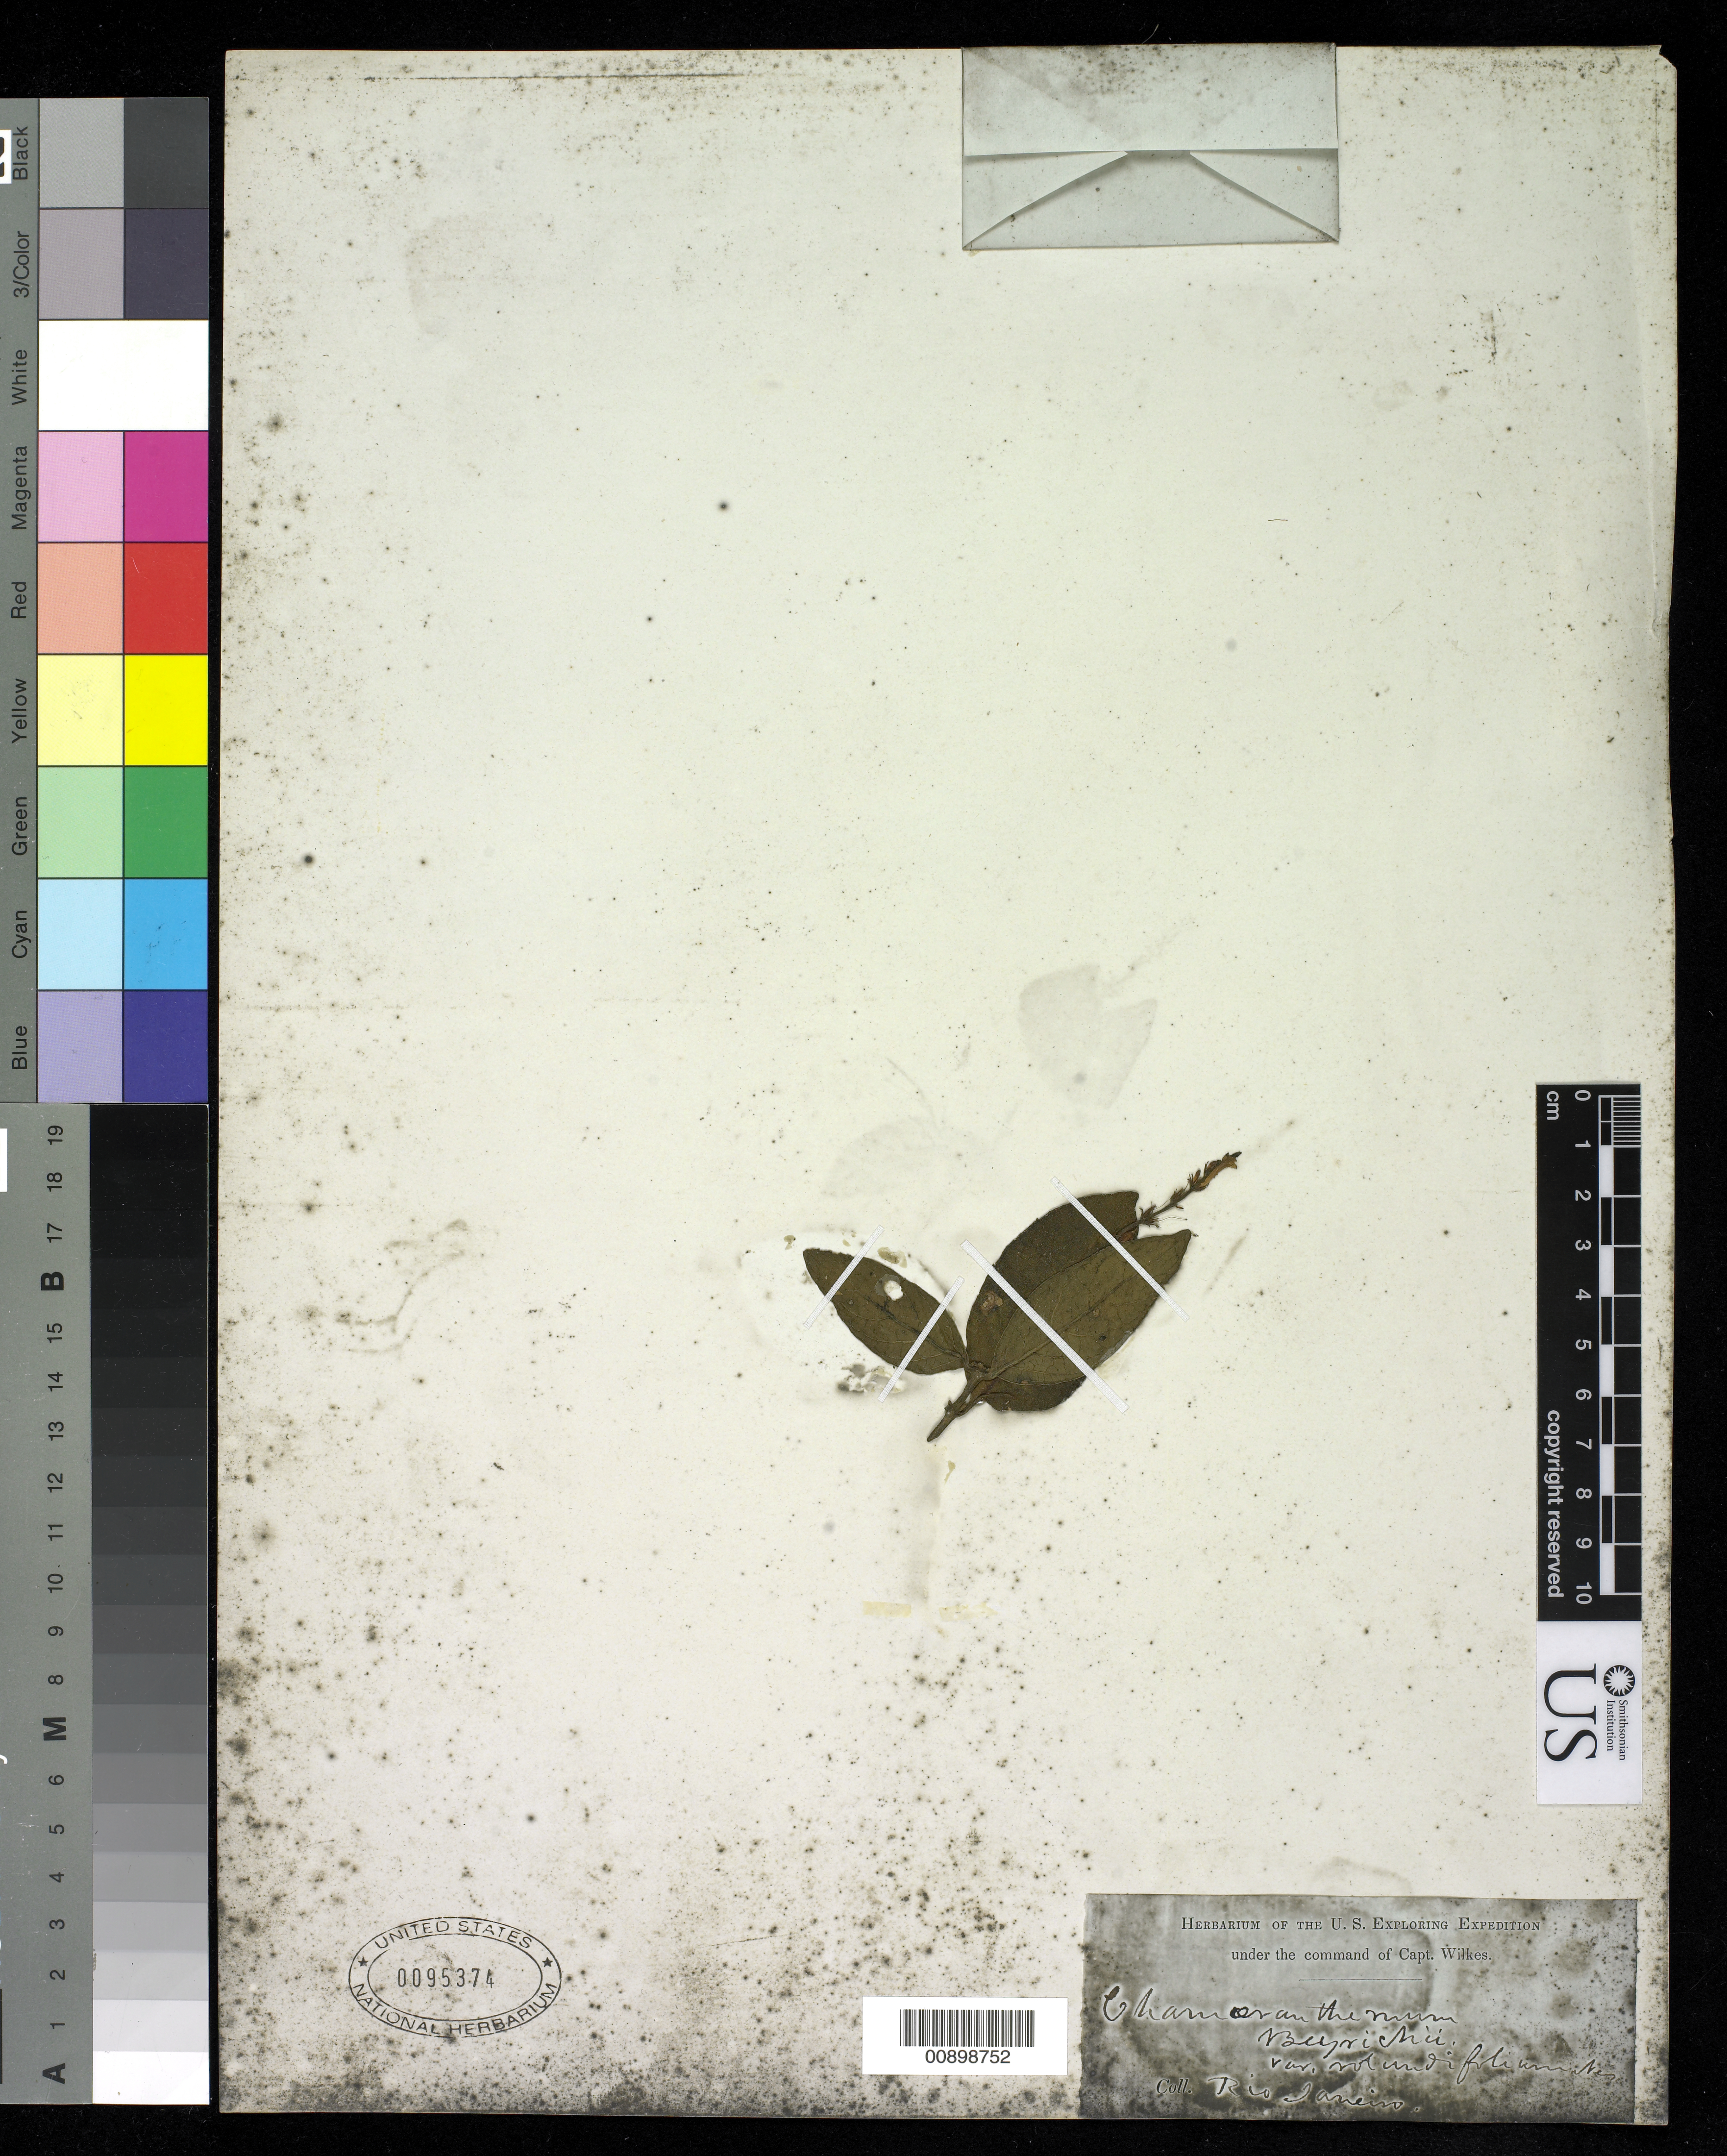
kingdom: Plantae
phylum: Tracheophyta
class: Magnoliopsida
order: Lamiales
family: Acanthaceae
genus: Chamaeranthemum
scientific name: Chamaeranthemum beyrichii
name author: Nees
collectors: Wilkes Explor. Exped.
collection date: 1838/1842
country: Brazil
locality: Rio de Janeiro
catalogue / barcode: US 95374